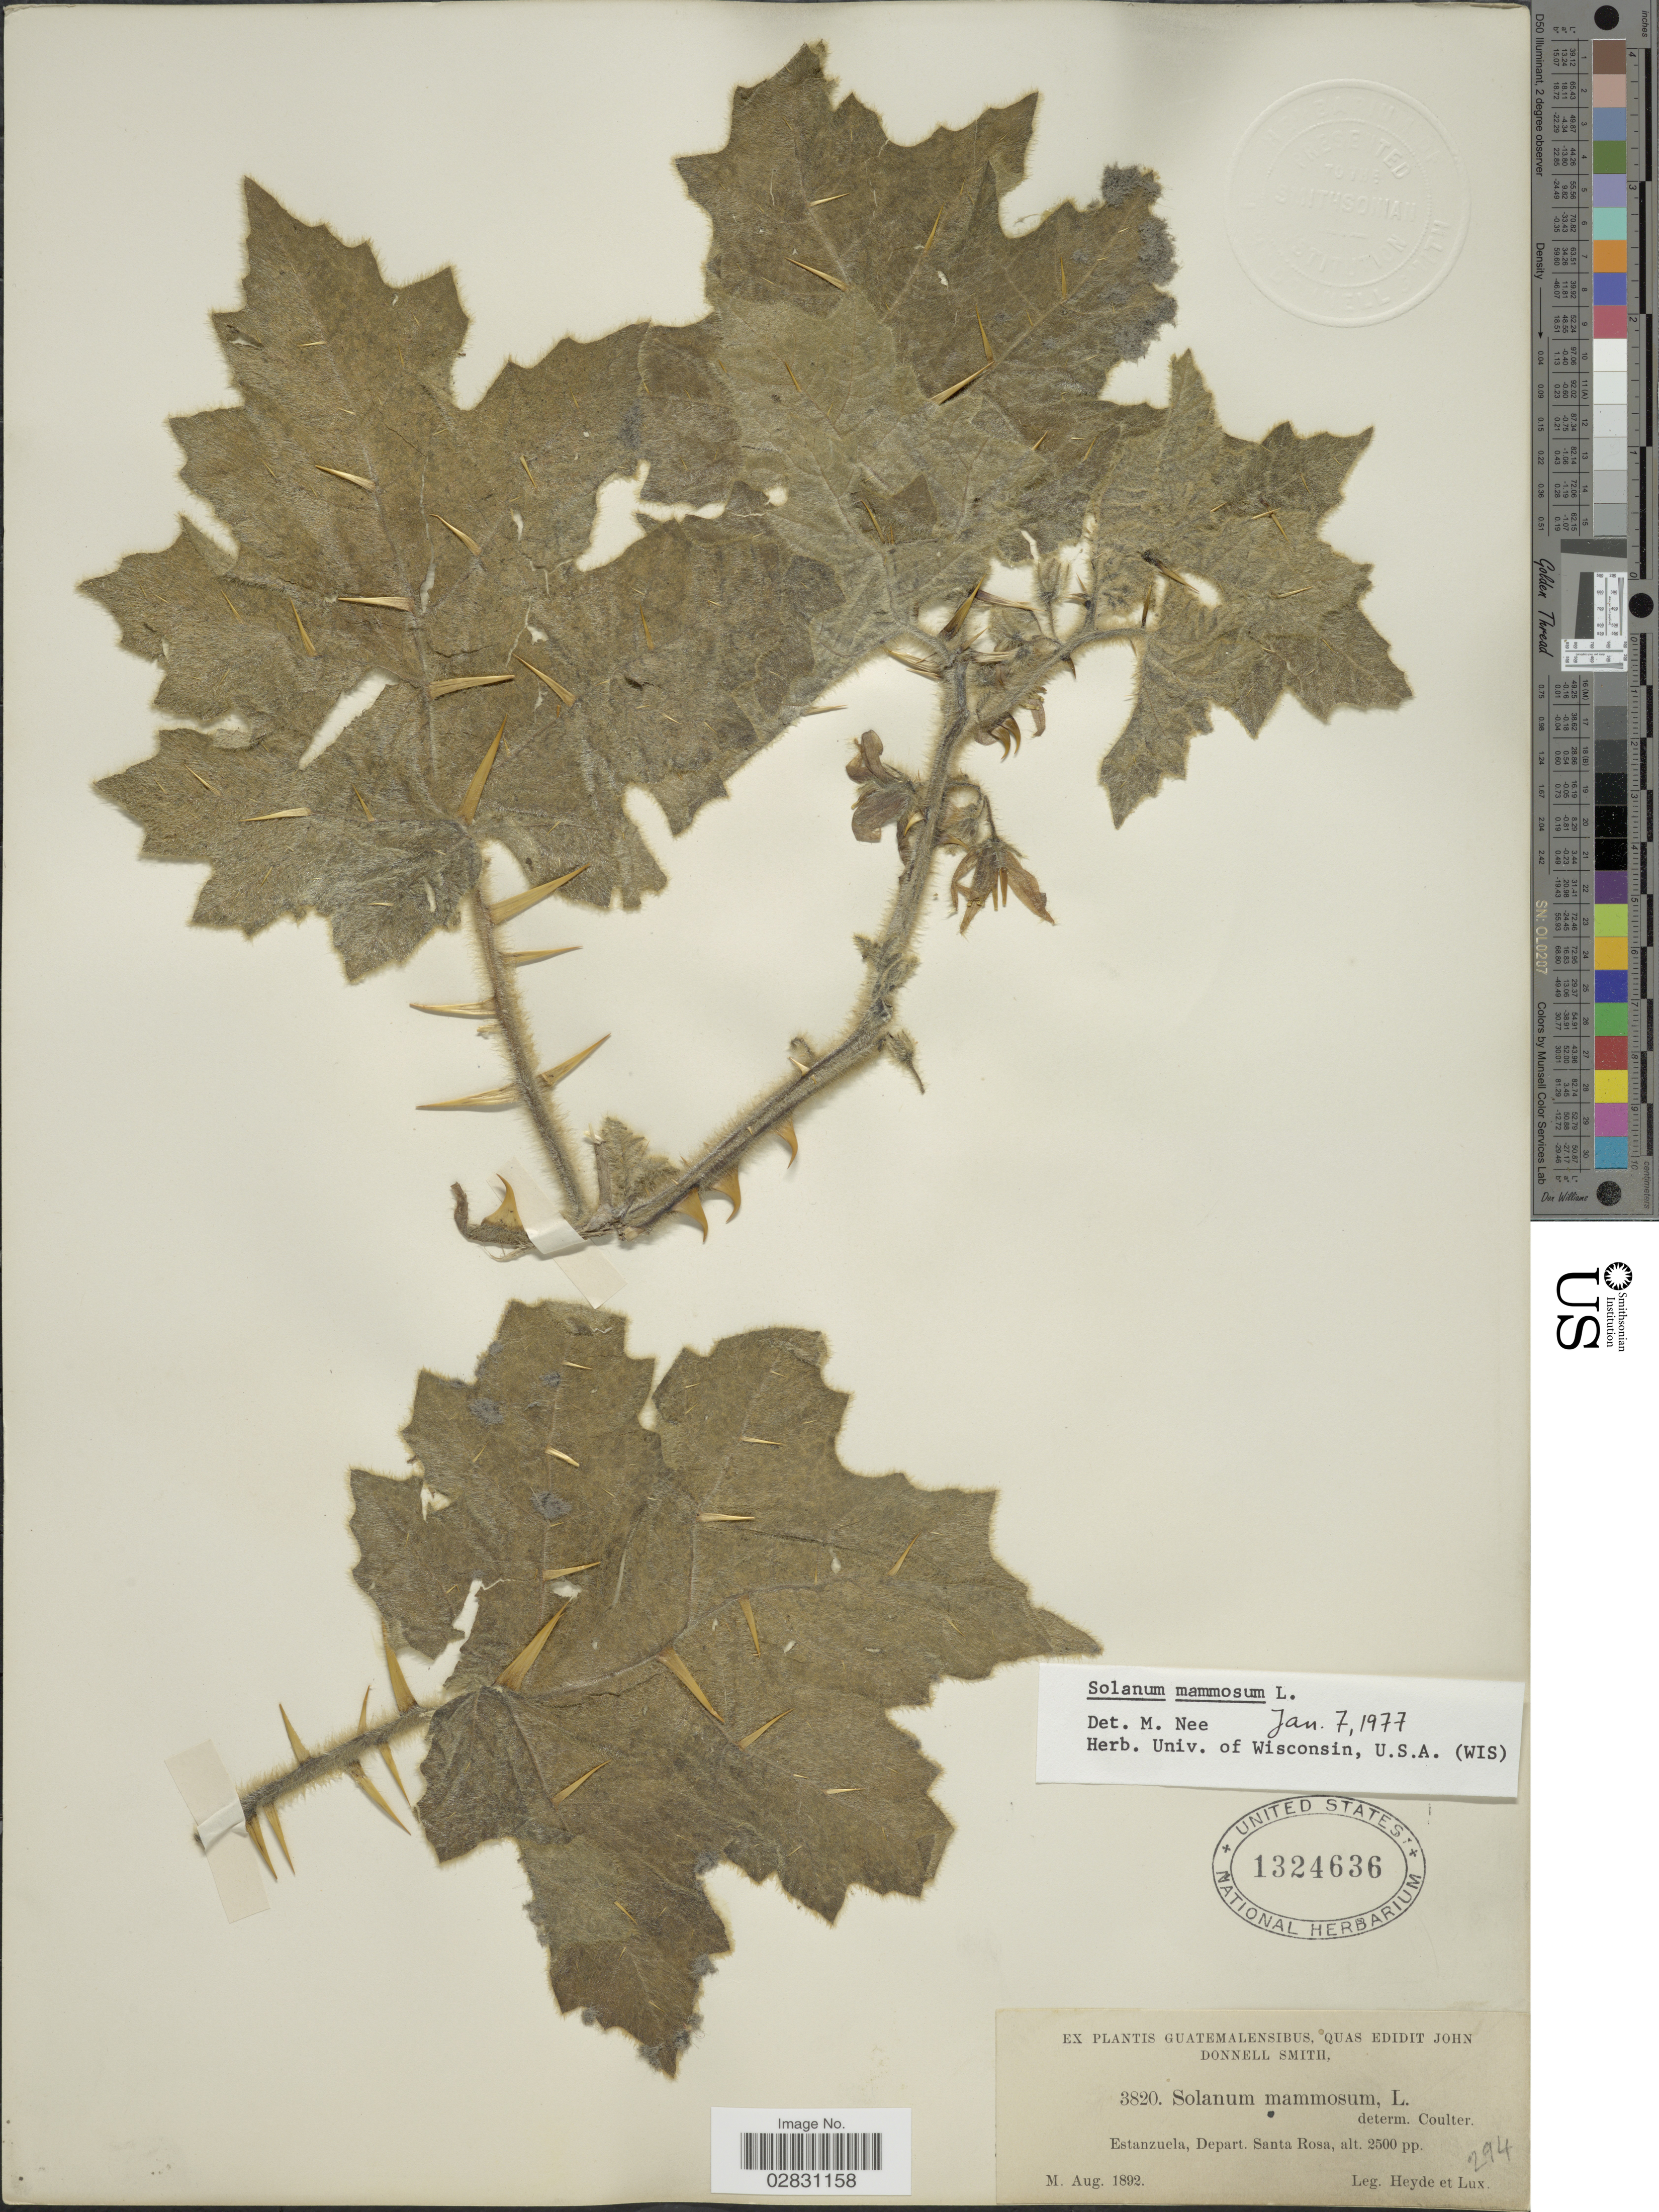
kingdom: Plantae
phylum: Tracheophyta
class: Magnoliopsida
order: Solanales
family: Solanaceae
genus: Solanum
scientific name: Solanum mammosum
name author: L.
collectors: Heyde & Lux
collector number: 3820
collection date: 1892-08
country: Guatemala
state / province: Santa Rosa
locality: Estanzuela, Depart. Santa Rosa.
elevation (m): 762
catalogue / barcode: US 1324636